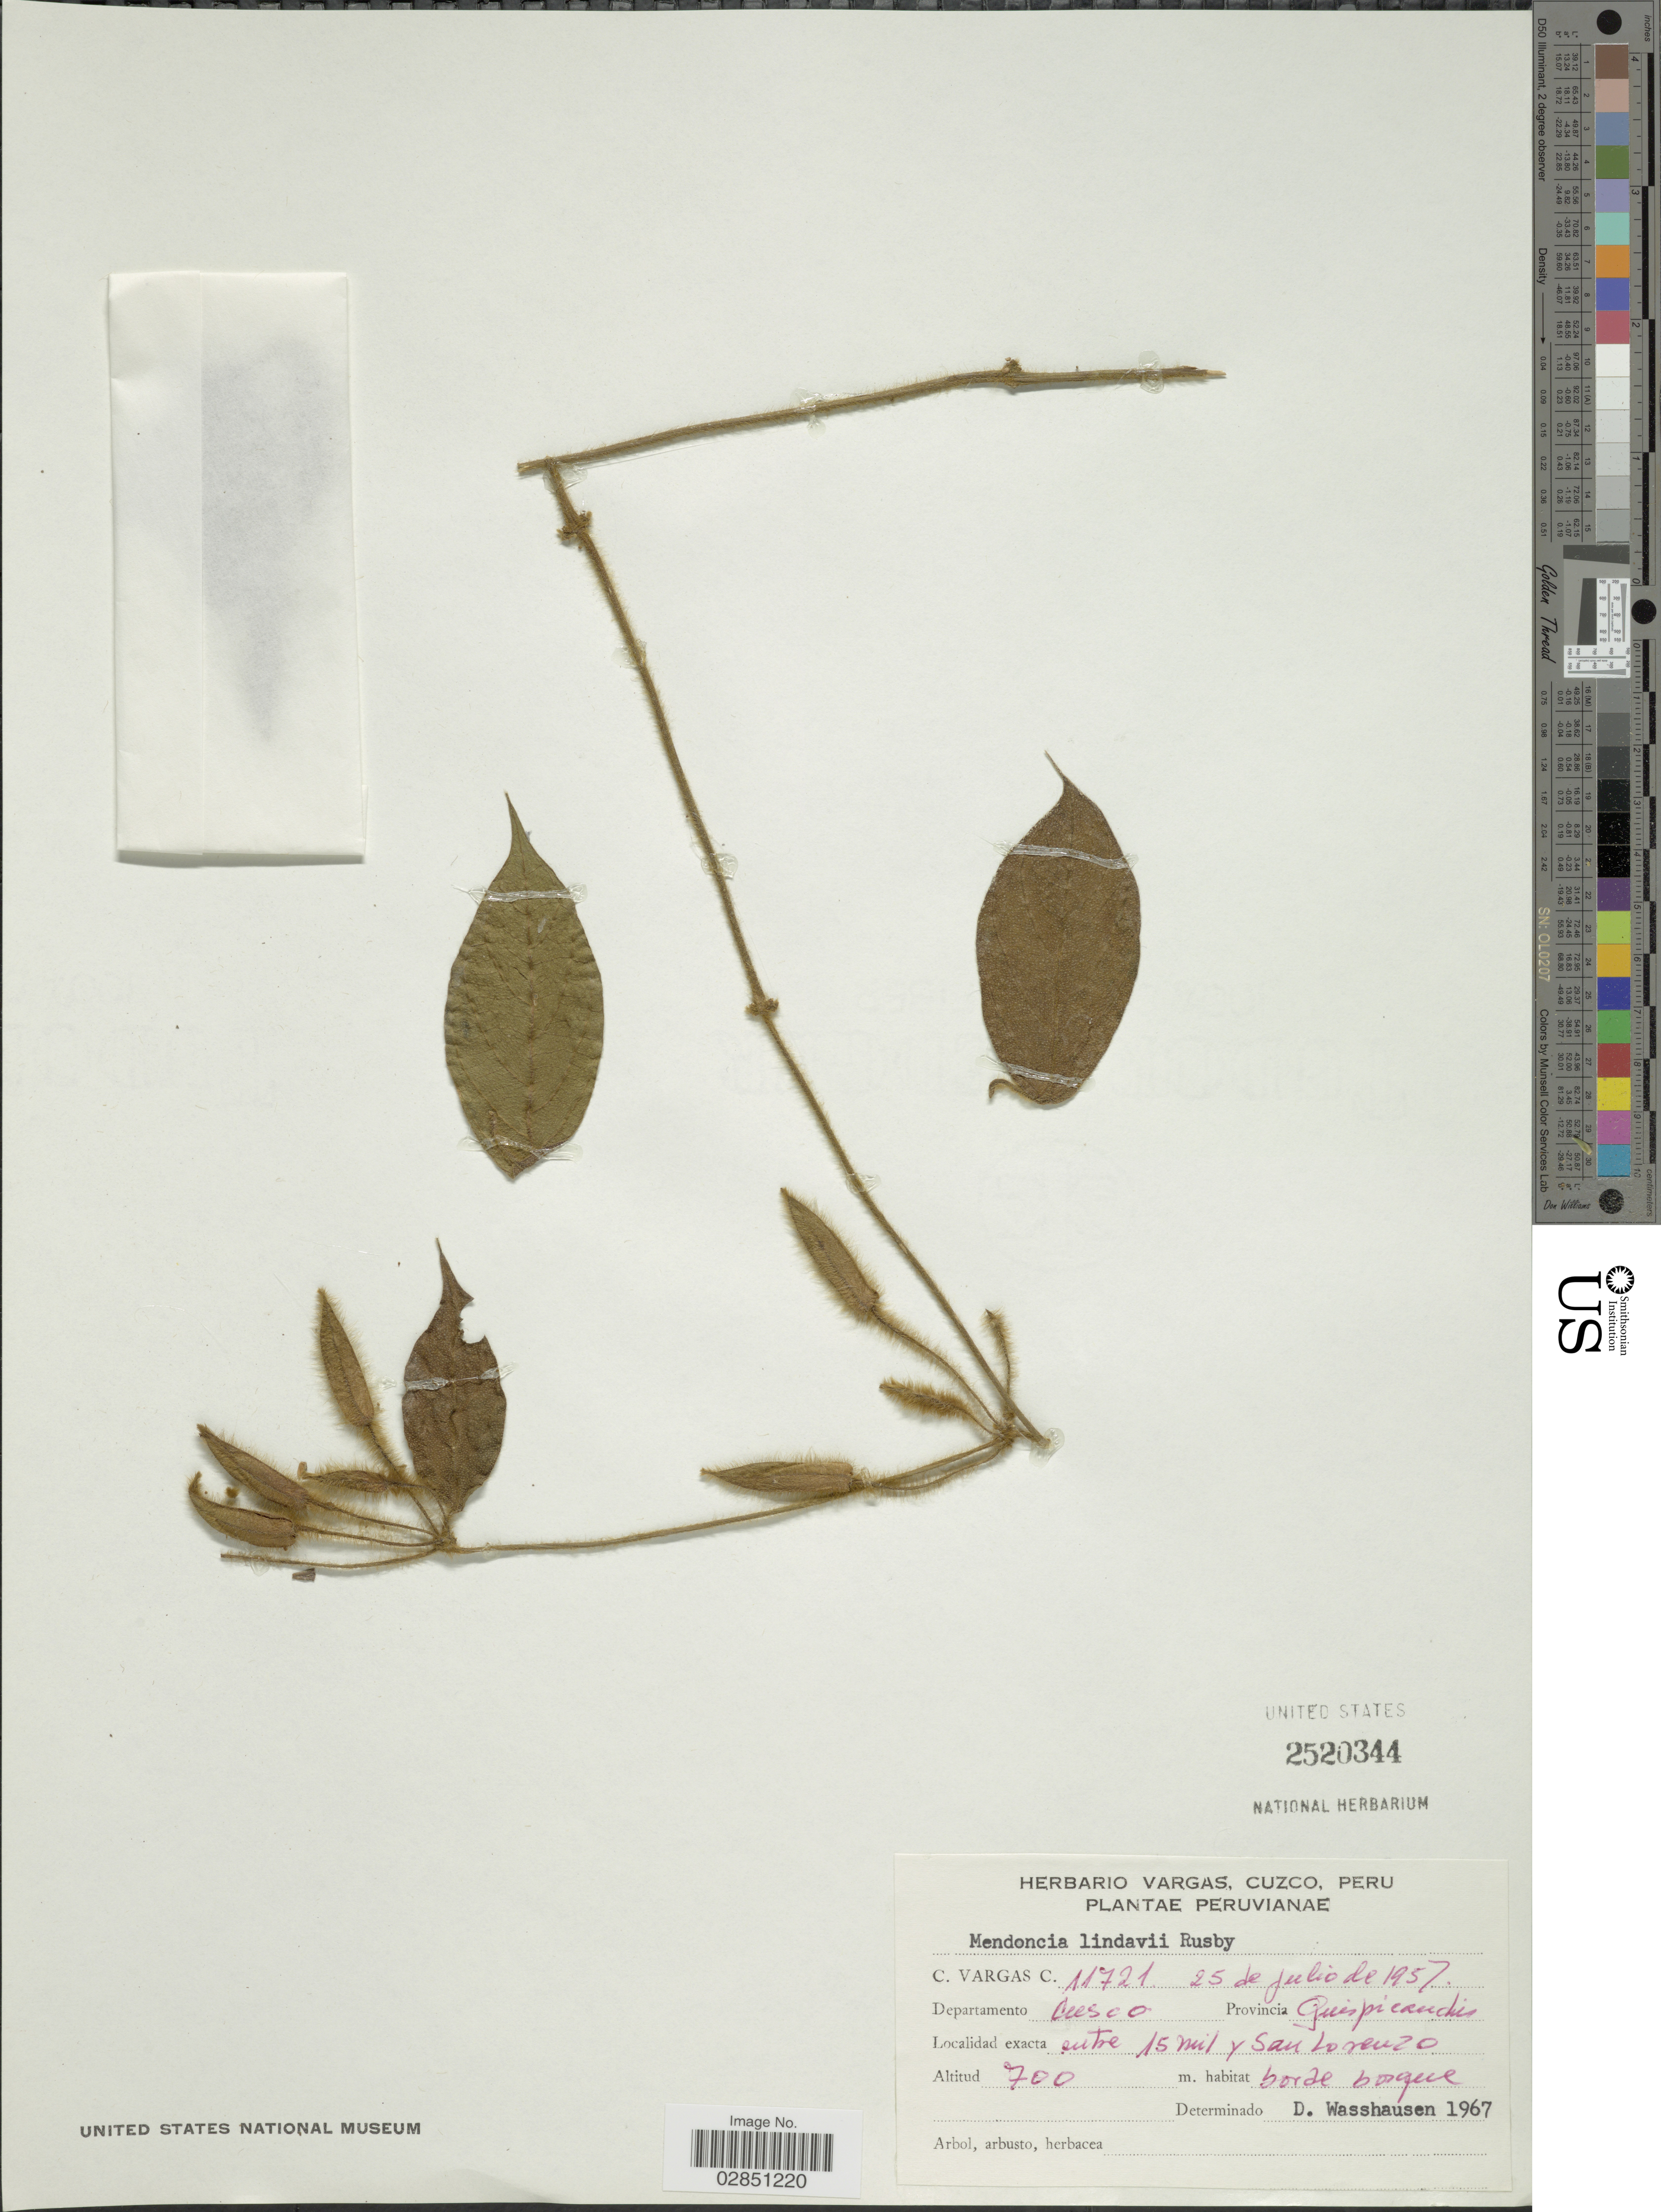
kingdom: Plantae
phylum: Tracheophyta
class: Magnoliopsida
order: Lamiales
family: Acanthaceae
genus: Mendoncia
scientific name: Mendoncia lindavii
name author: Rusby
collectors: C. Vargas Calderón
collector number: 11721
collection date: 1957-07-25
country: Peru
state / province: Cusco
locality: Departamento Cusco. Provincia Quispicanchi. Entre 15 mil y San Lorenzo.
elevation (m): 700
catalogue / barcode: US 2520344